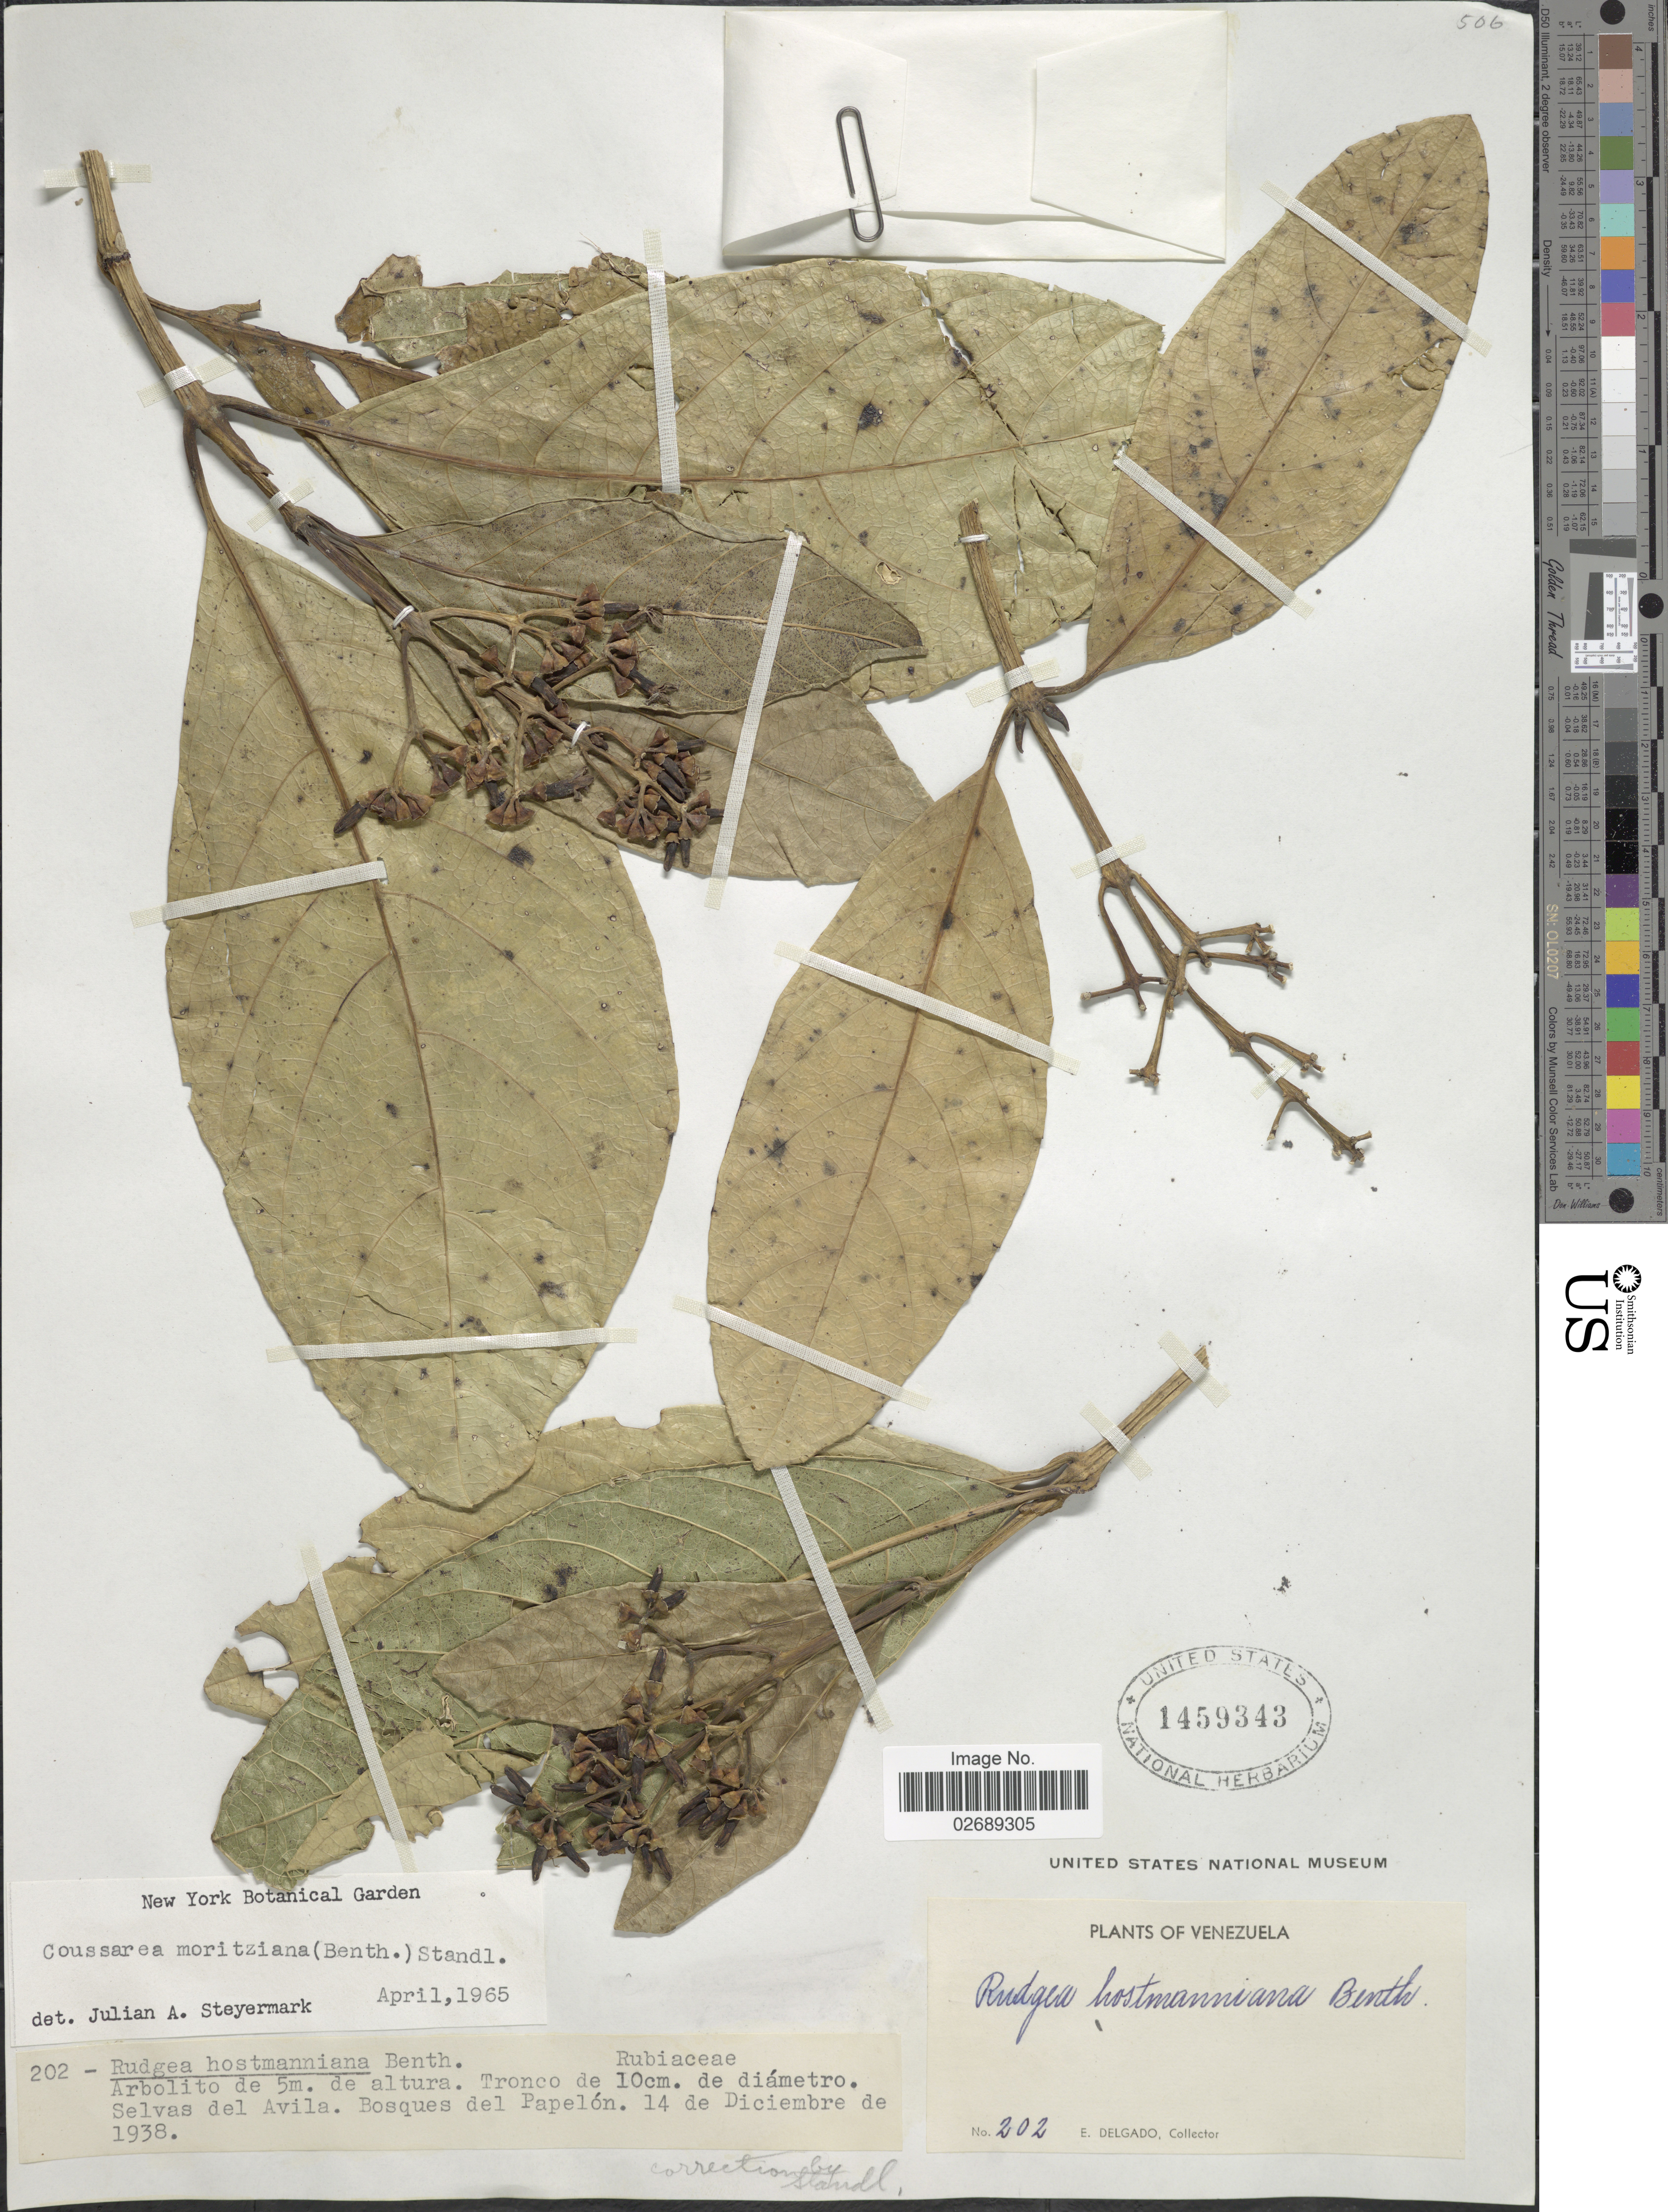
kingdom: Plantae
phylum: Tracheophyta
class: Magnoliopsida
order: Gentianales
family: Rubiaceae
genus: Coussarea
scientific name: Coussarea moritziana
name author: (Benth.) Standl.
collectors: E. Delgado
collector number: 202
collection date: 1938-12-14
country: Venezuela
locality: Selvas del Avila. Bosques del Papelon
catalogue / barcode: US 1459343